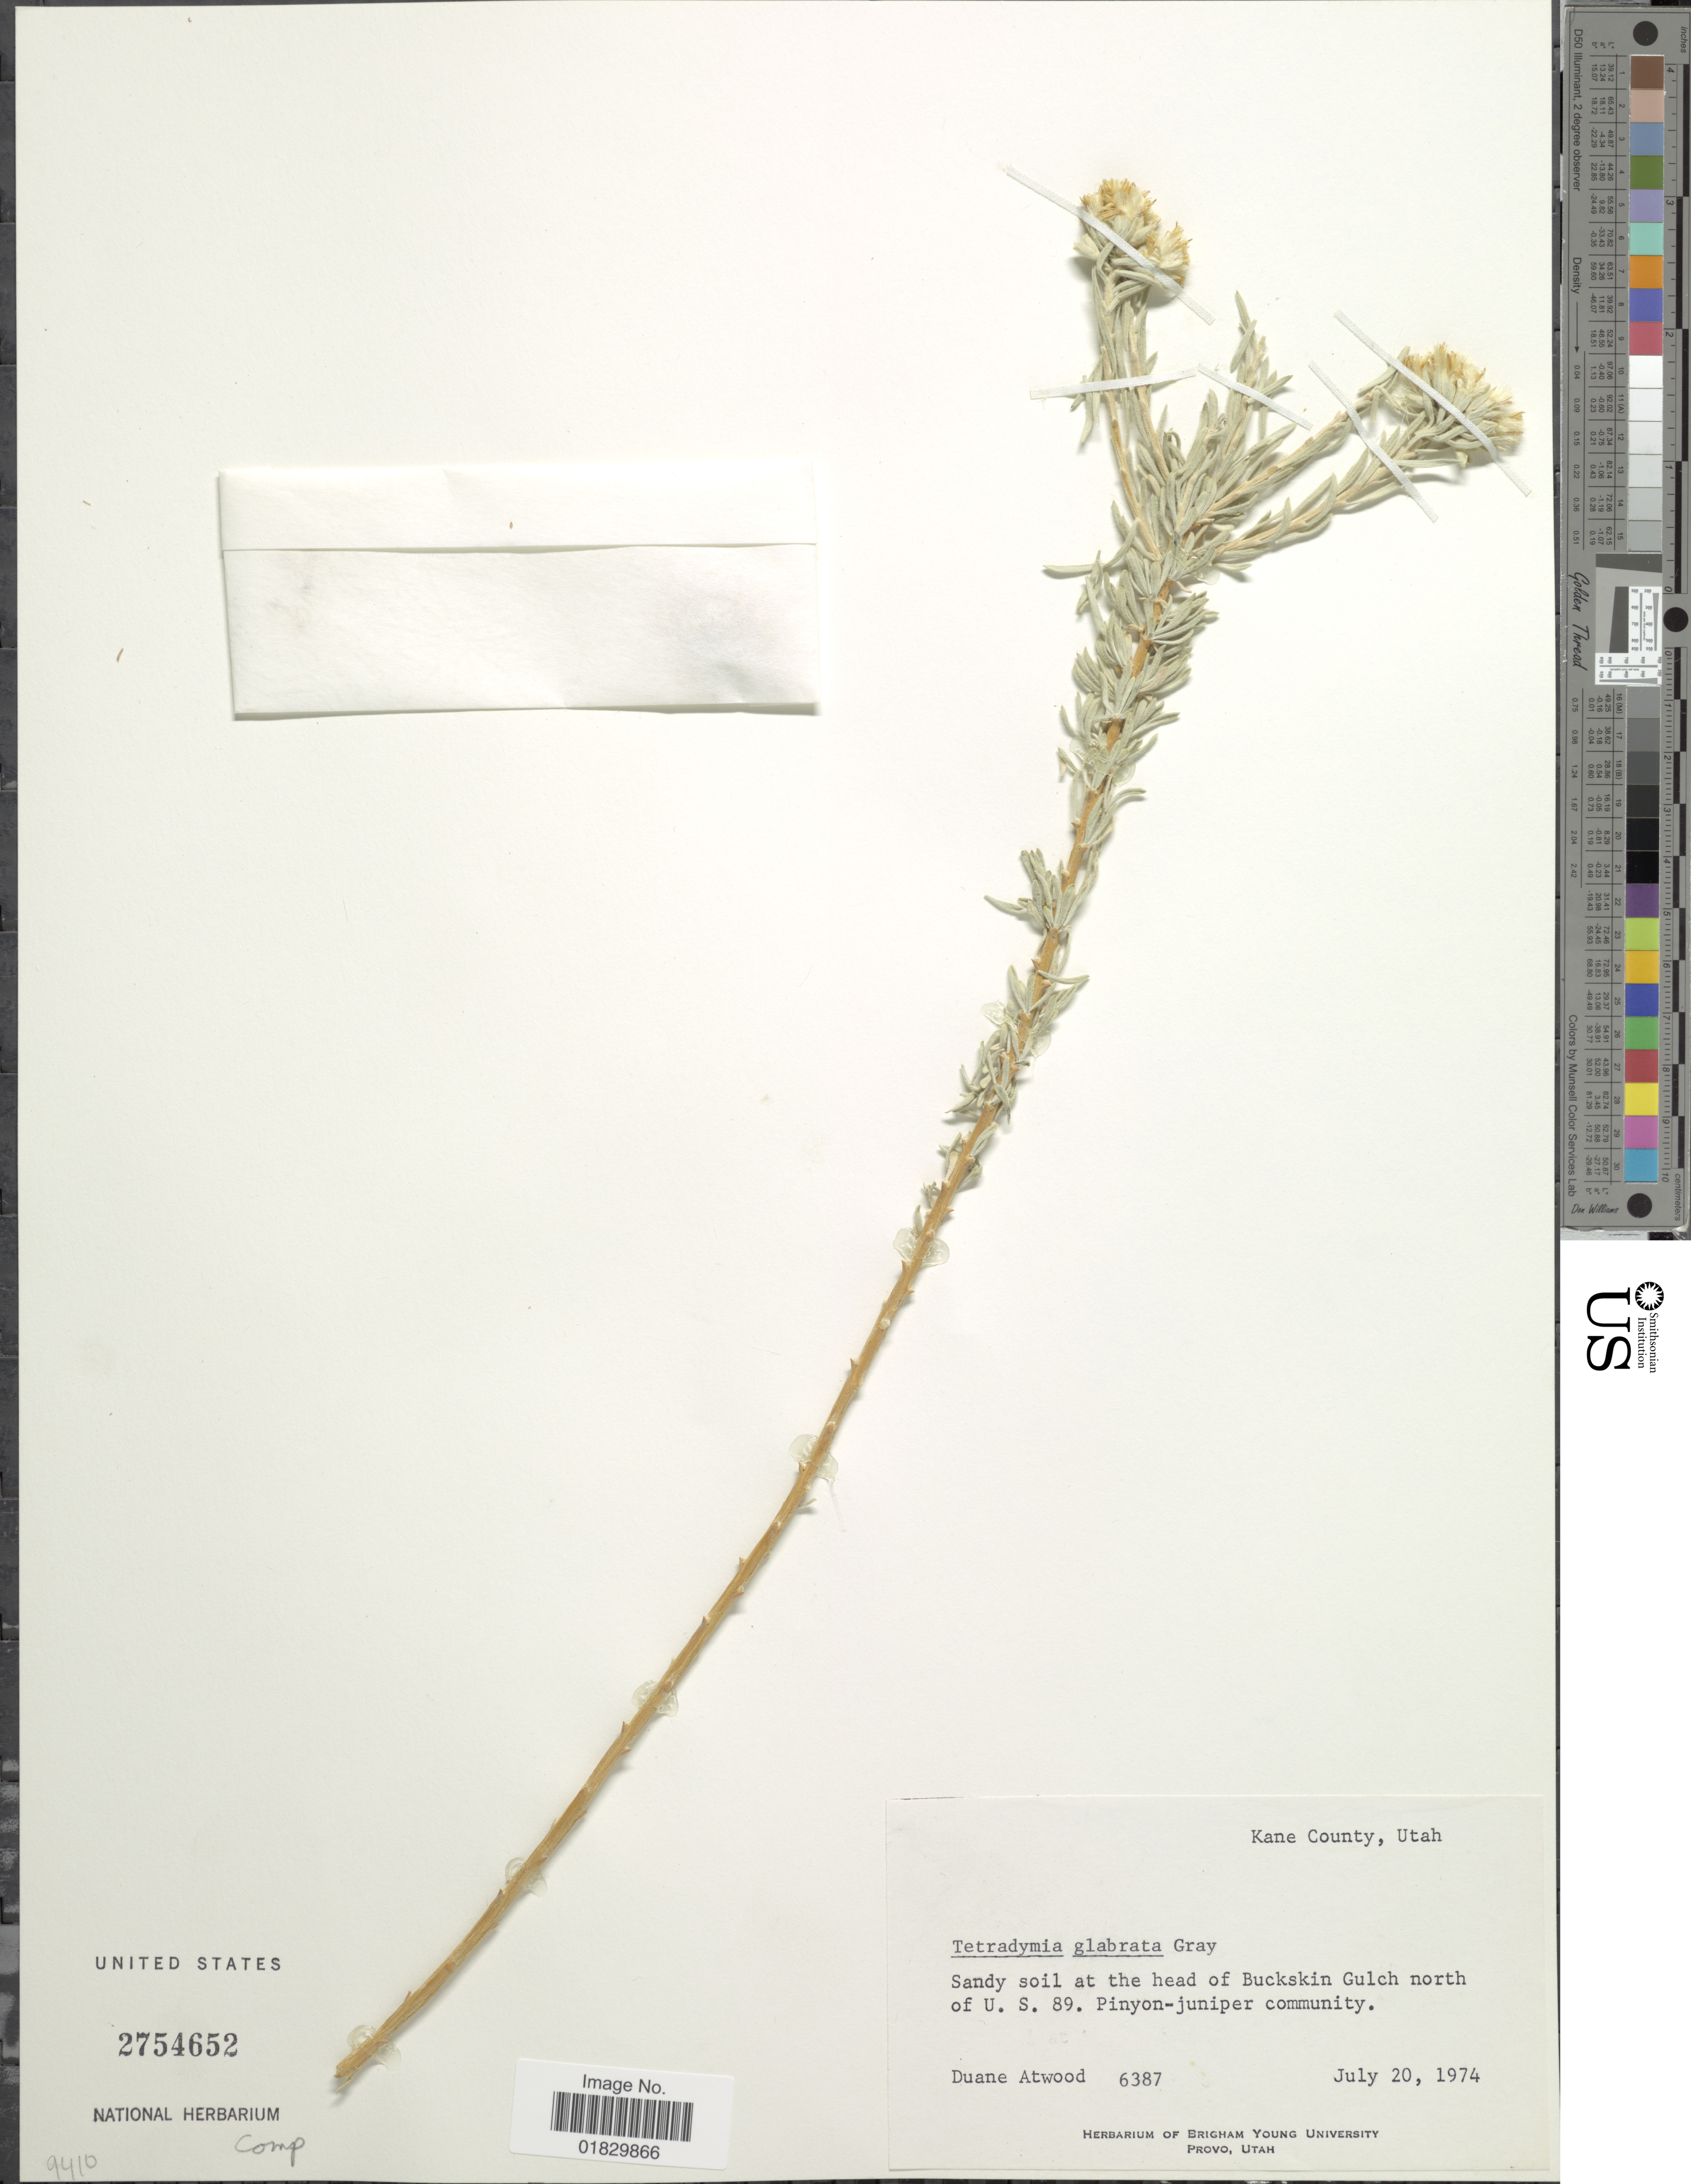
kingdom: Plantae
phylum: Tracheophyta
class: Magnoliopsida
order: Asterales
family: Asteraceae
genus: Tetradymia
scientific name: Tetradymia glabrata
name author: Torr. & A. Gray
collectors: D. Atwood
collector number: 6387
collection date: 1974-07-20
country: United States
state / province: Utah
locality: Kane County, Sandy soil at the head of Buckskin Gulch north of U. S. 89, Pinyon-juniper community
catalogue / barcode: US 2754652